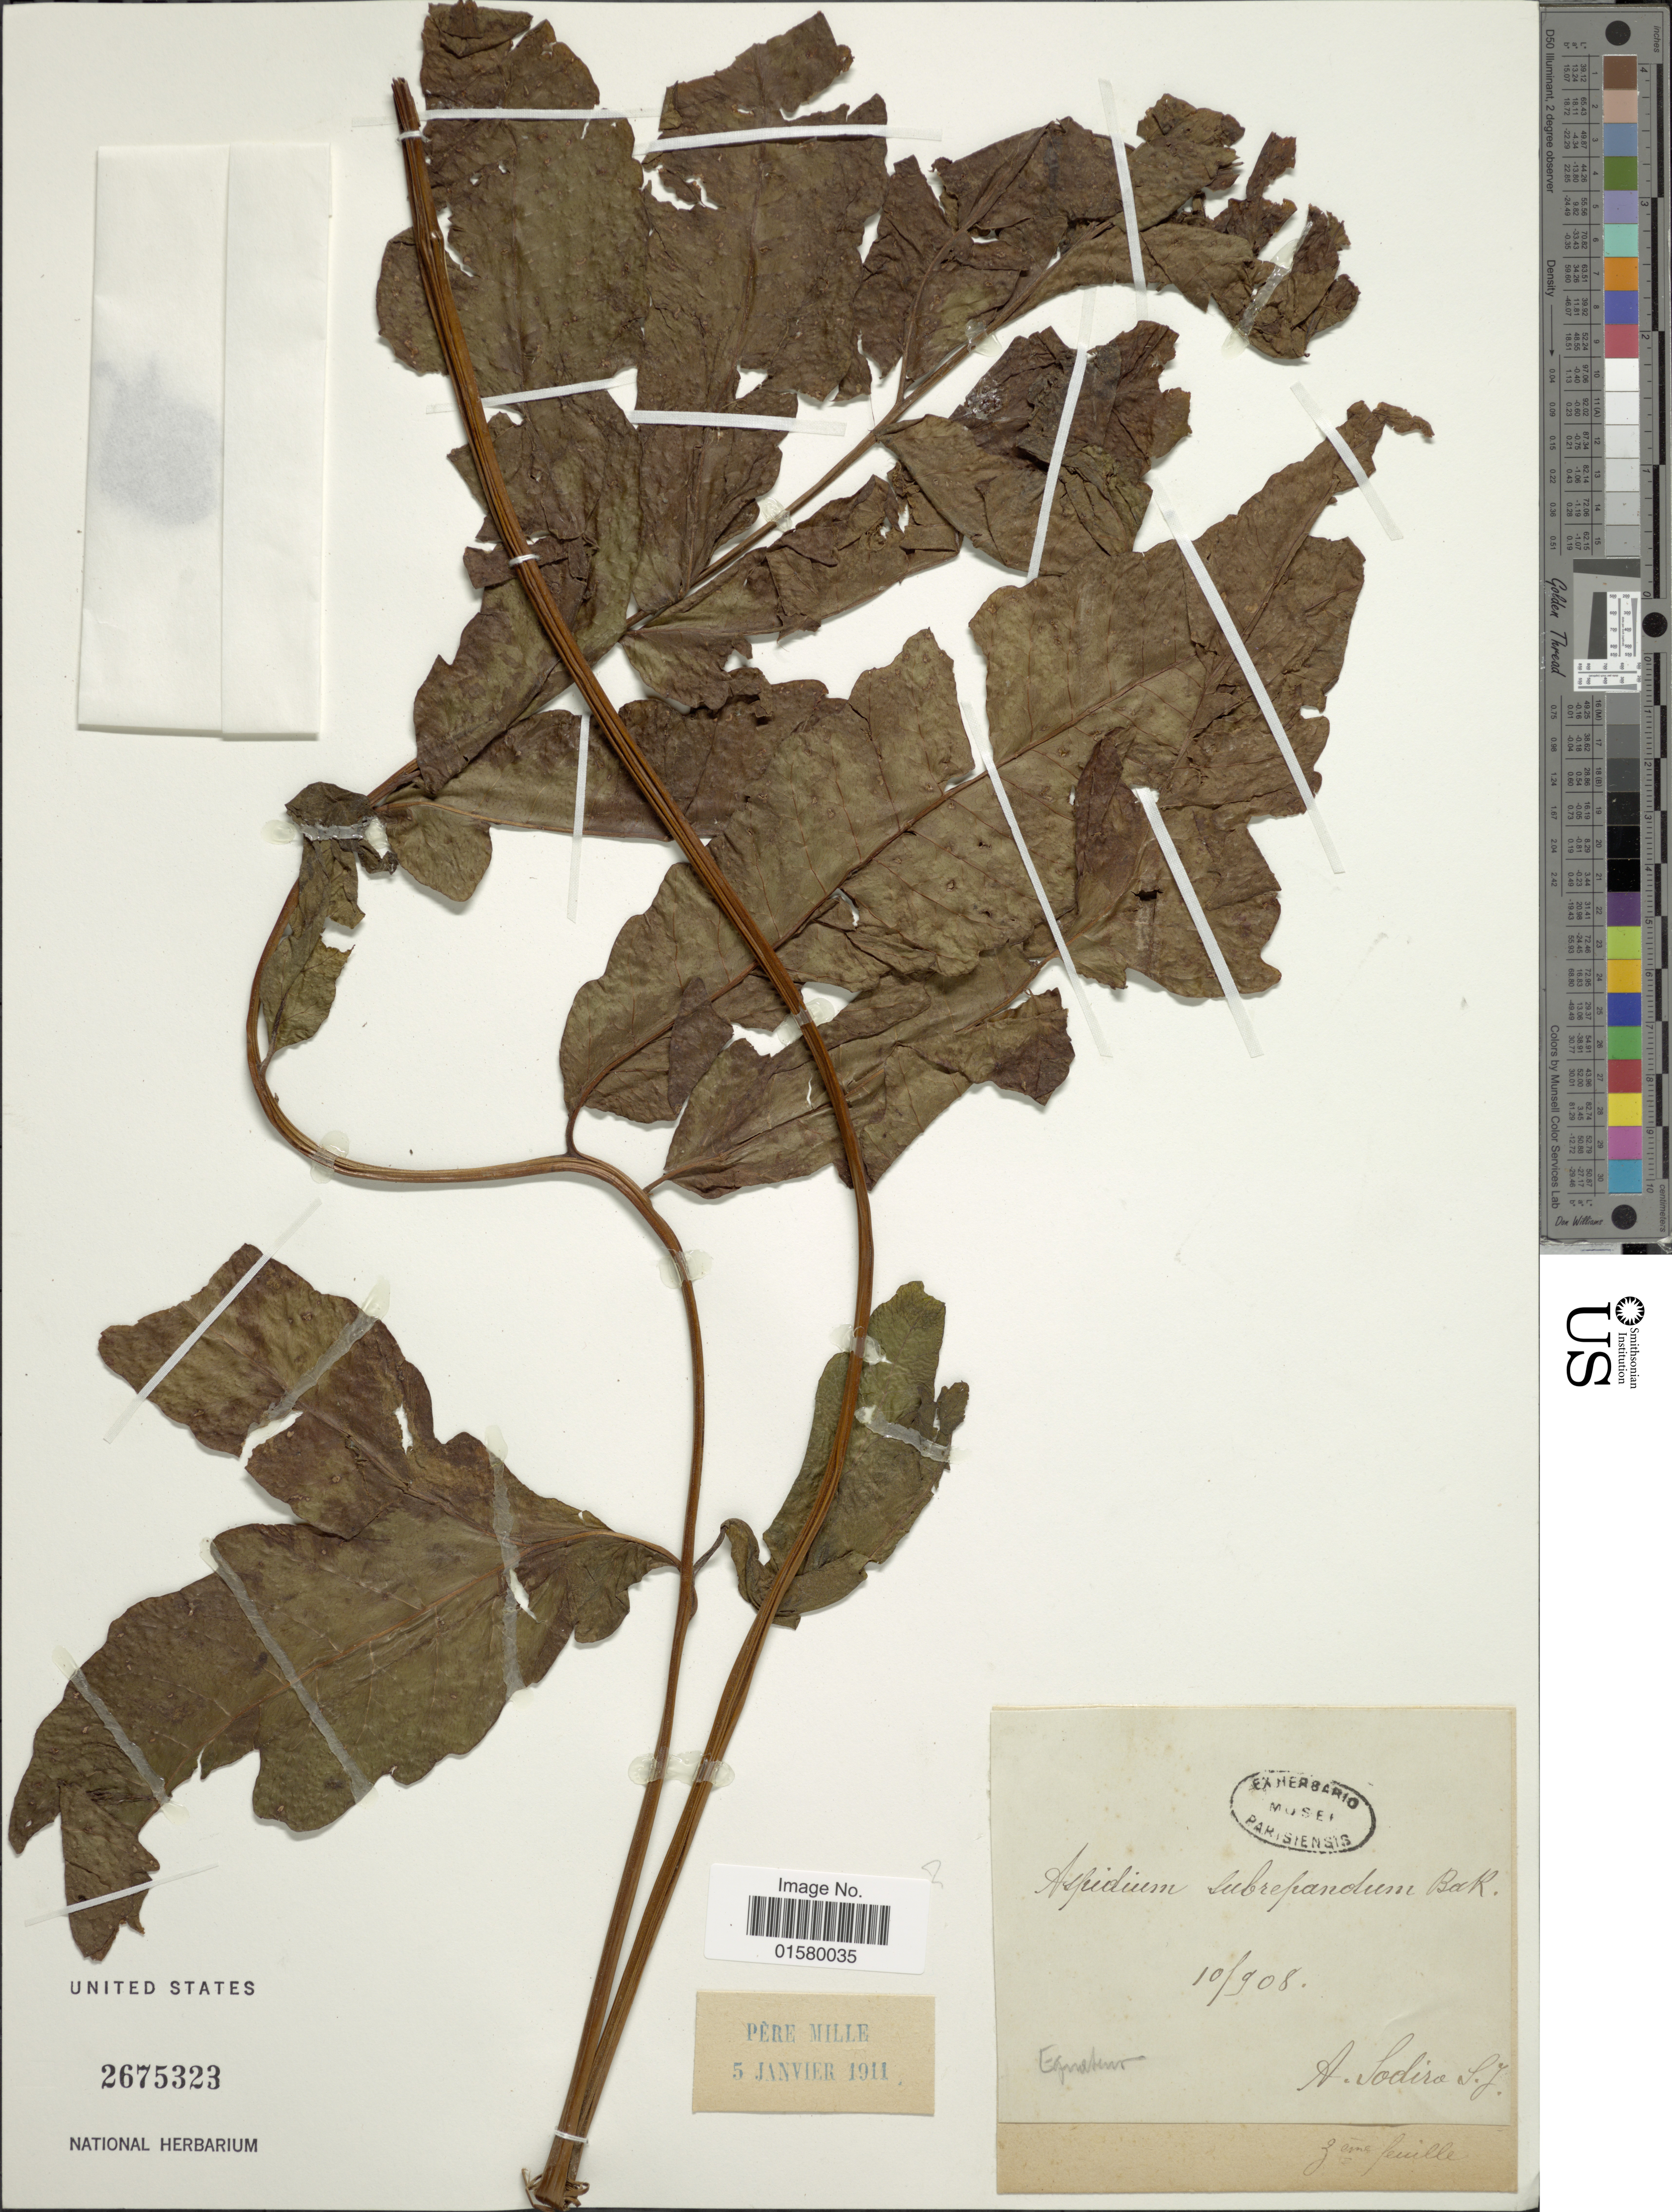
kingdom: Plantae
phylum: Tracheophyta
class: Polypodiopsida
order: Polypodiales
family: Tectariaceae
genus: Tectaria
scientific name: Tectaria sp.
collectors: A. Sodiro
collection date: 1908-10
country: Ecuador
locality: Equateur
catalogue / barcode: US 2675323